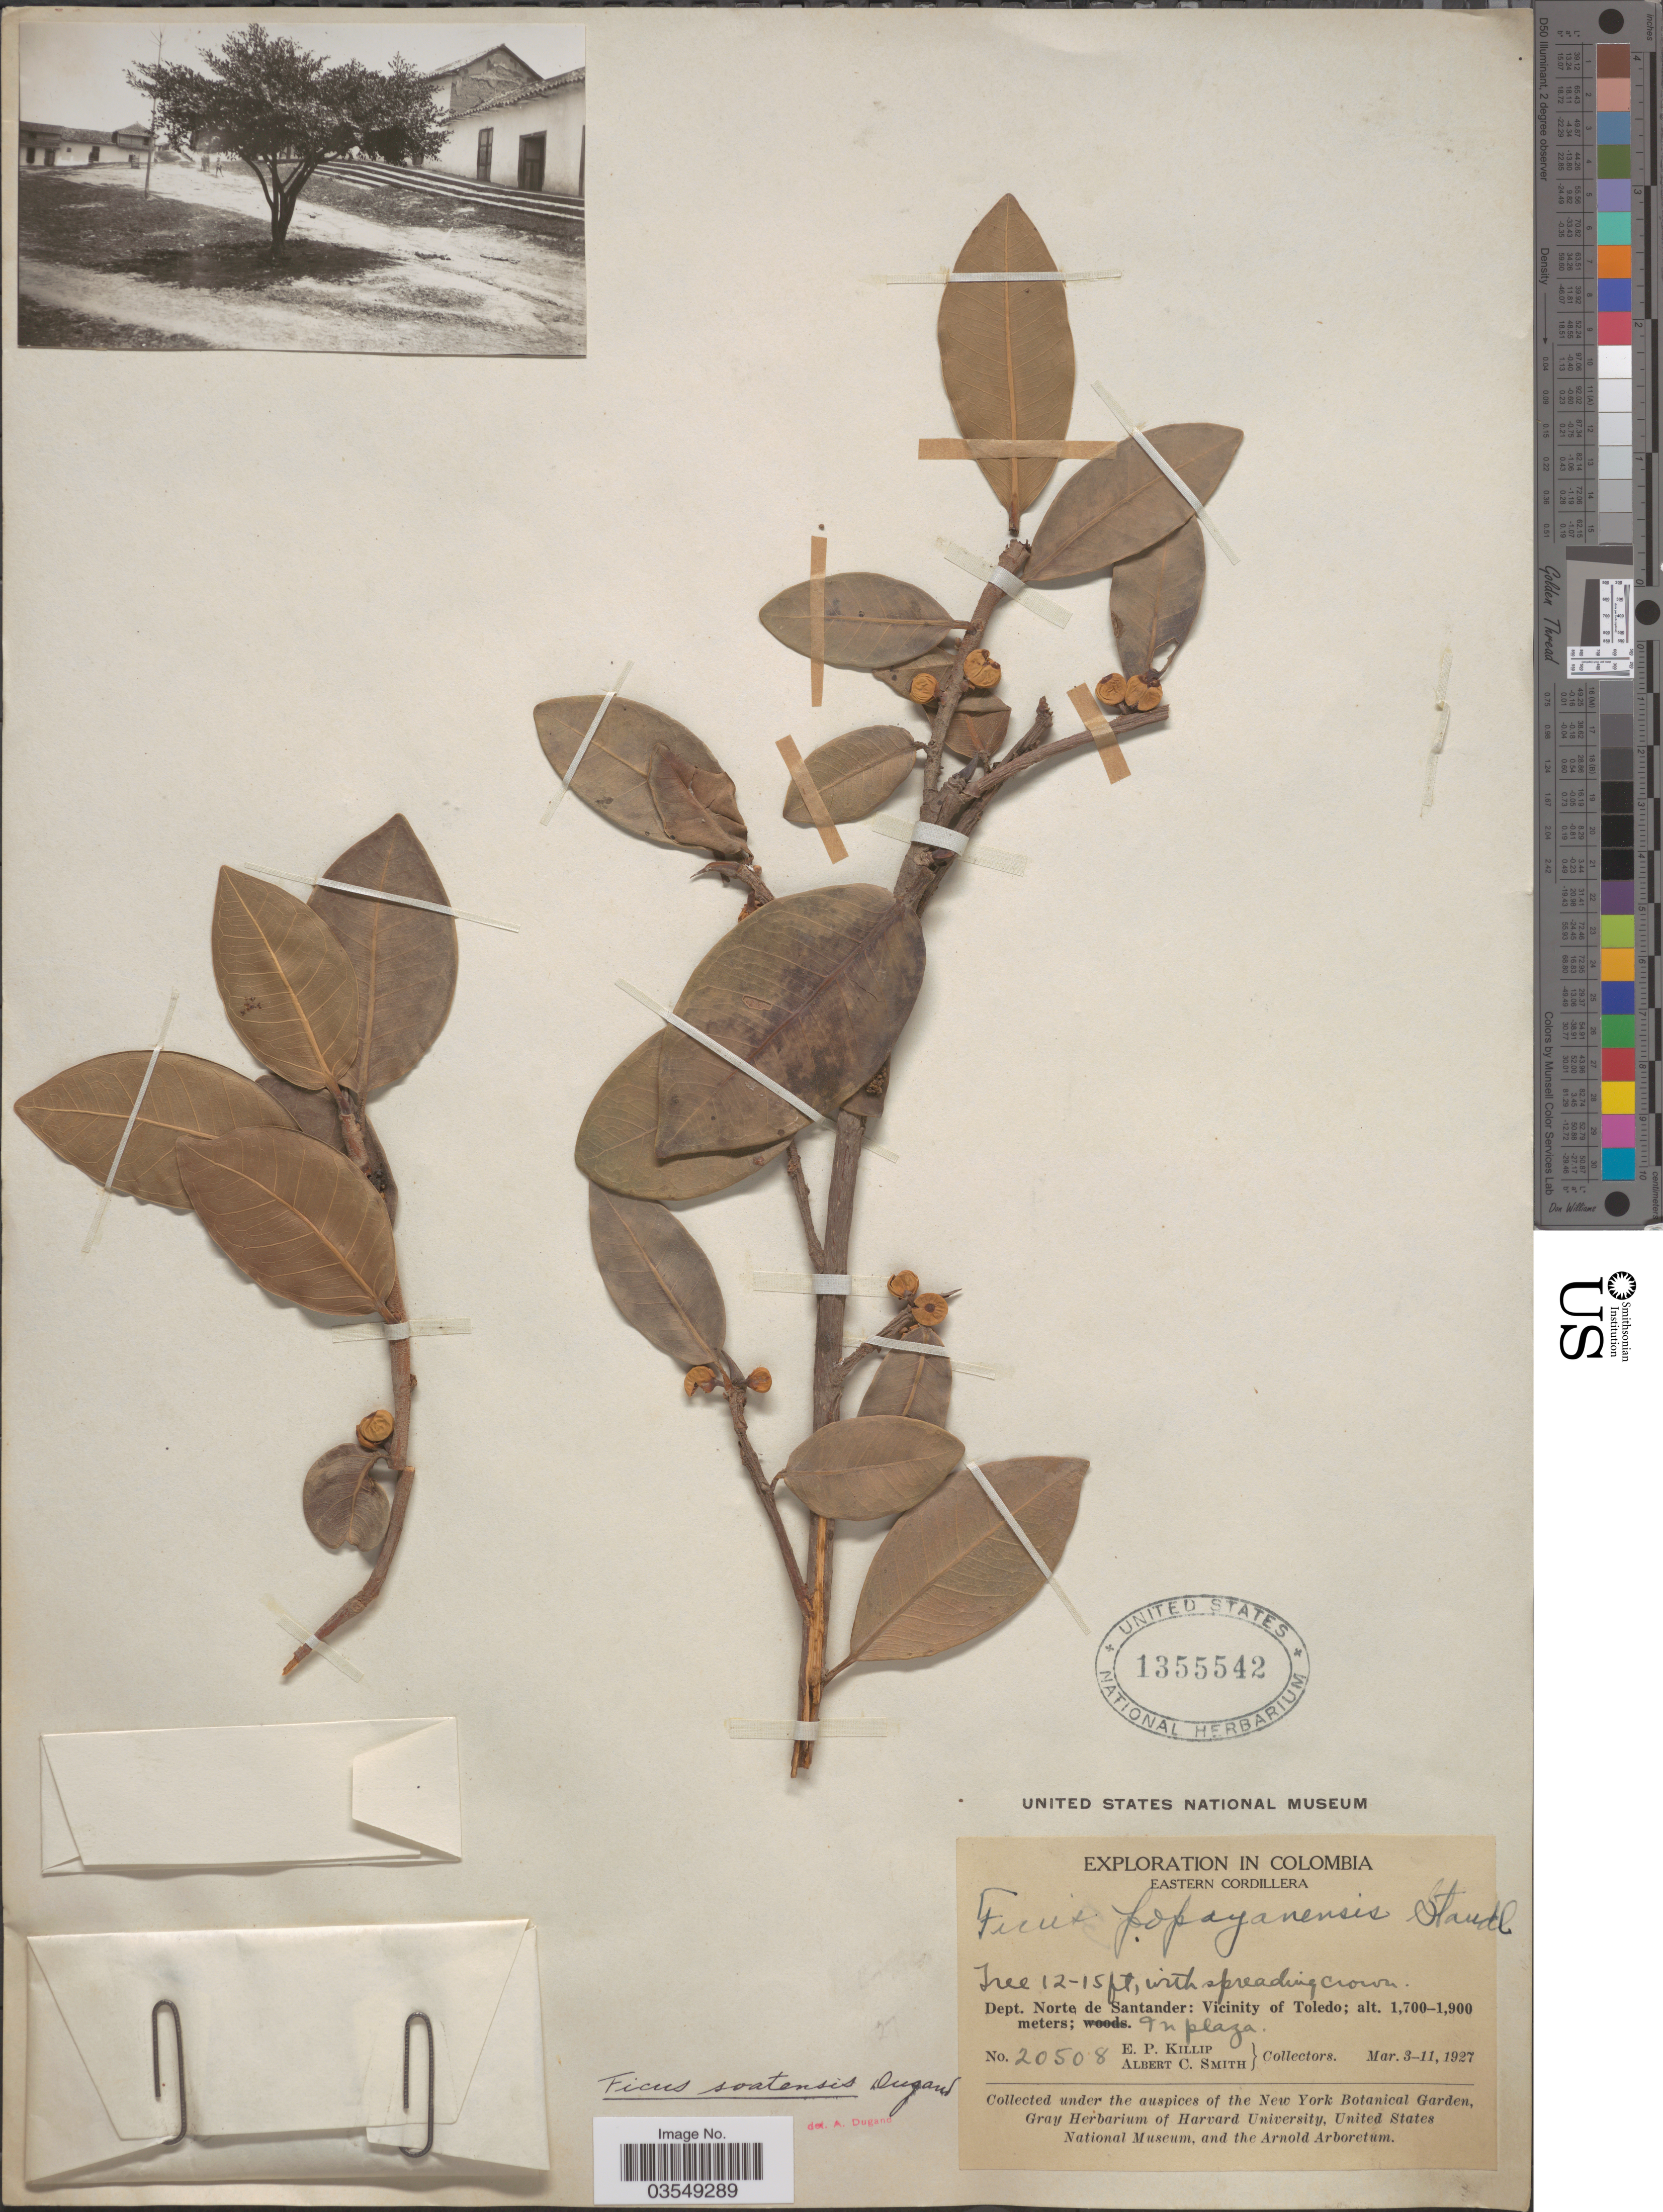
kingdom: Plantae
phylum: Tracheophyta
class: Magnoliopsida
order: Rosales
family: Moraceae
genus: Ficus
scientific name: Ficus mathewsii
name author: (Miq.) Miq.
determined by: Cardoso Pederneiras, L.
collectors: E. P. Killip & A. C. Smith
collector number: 20508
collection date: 1927-03-03/1927-03-11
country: Colombia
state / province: Norte de Santander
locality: Eastern Cordillera. Dept. Norte de Santander: Vicinity of Toledo.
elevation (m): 1700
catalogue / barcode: US 1355542